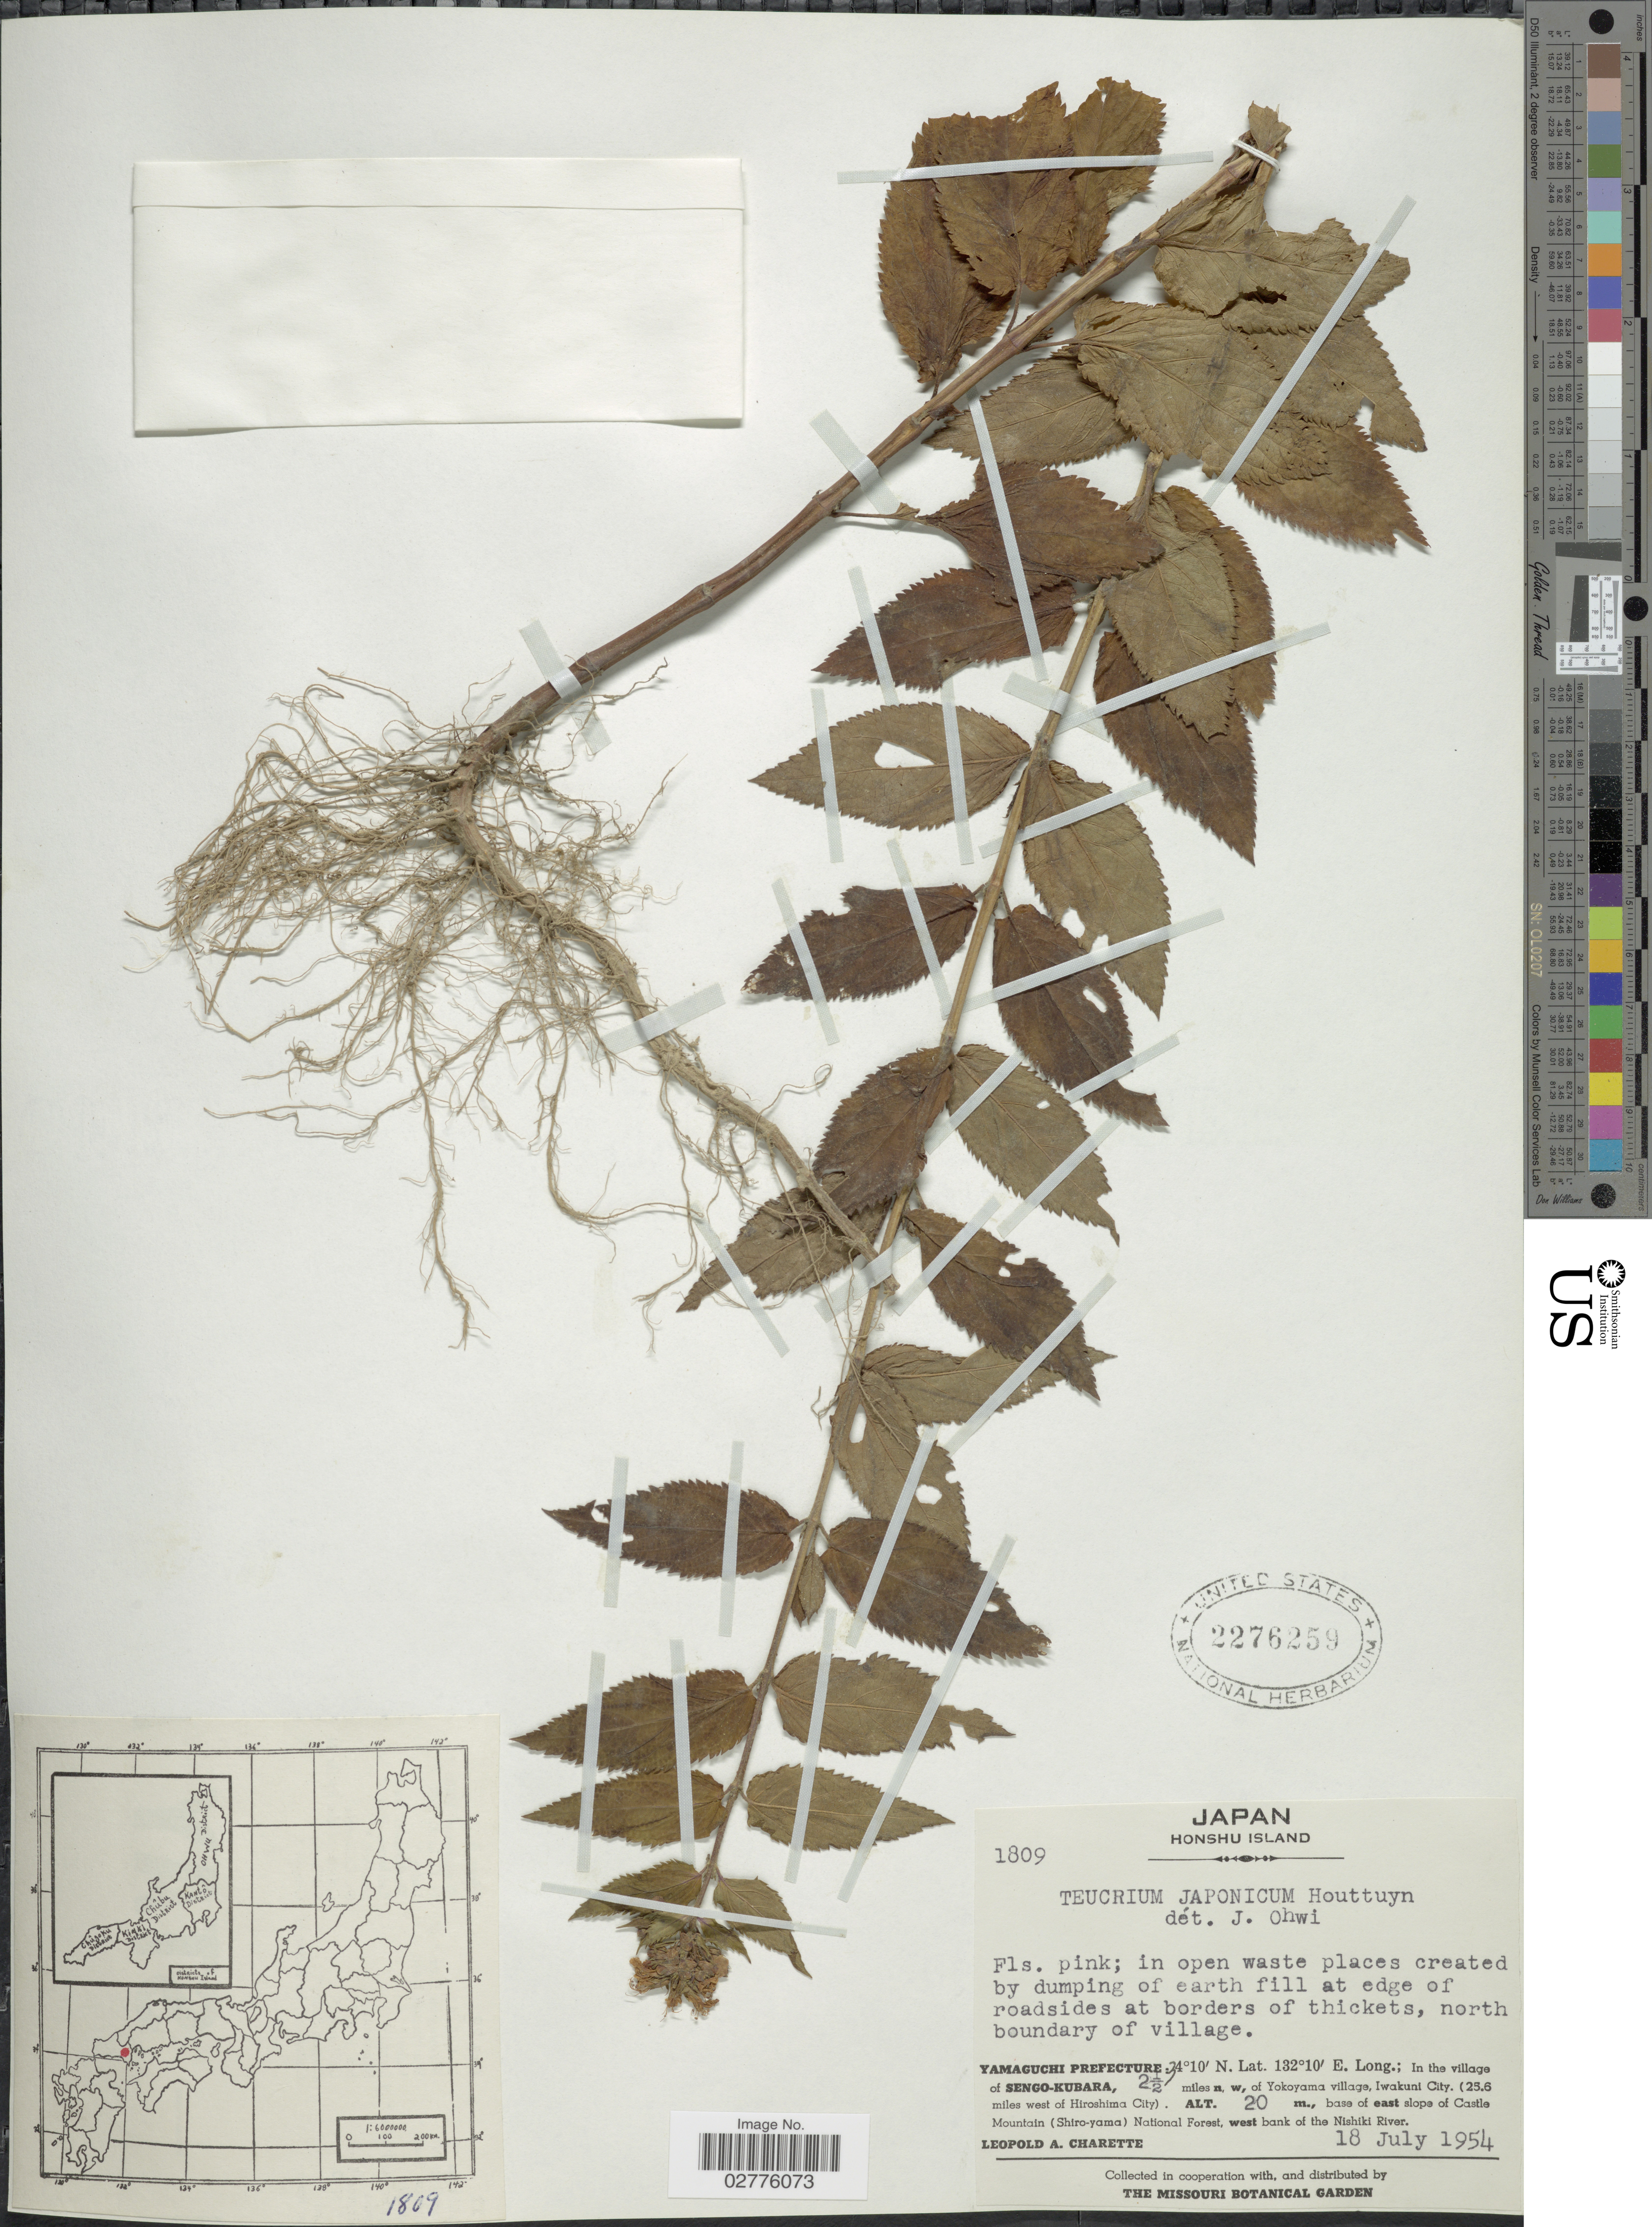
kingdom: Plantae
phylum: Tracheophyta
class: Magnoliopsida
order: Lamiales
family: Lamiaceae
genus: Teucrium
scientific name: Teucrium japonicum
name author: Houtt.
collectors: L. A. Charette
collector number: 1809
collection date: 1954-07-18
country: Japan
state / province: Yamaguti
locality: Honshu Island, Yamaguchi Prefecture, in the village of Sengo-Kubara, 2½ miles n.w., of Yokoyama village, Iwakuni City. (25.6 miles west of Hiroshima City), base of east slope at Castle Mountain (Shiro-yama) National Forest, west bank of the Nishiki River.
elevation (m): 20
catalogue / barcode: US 2276259